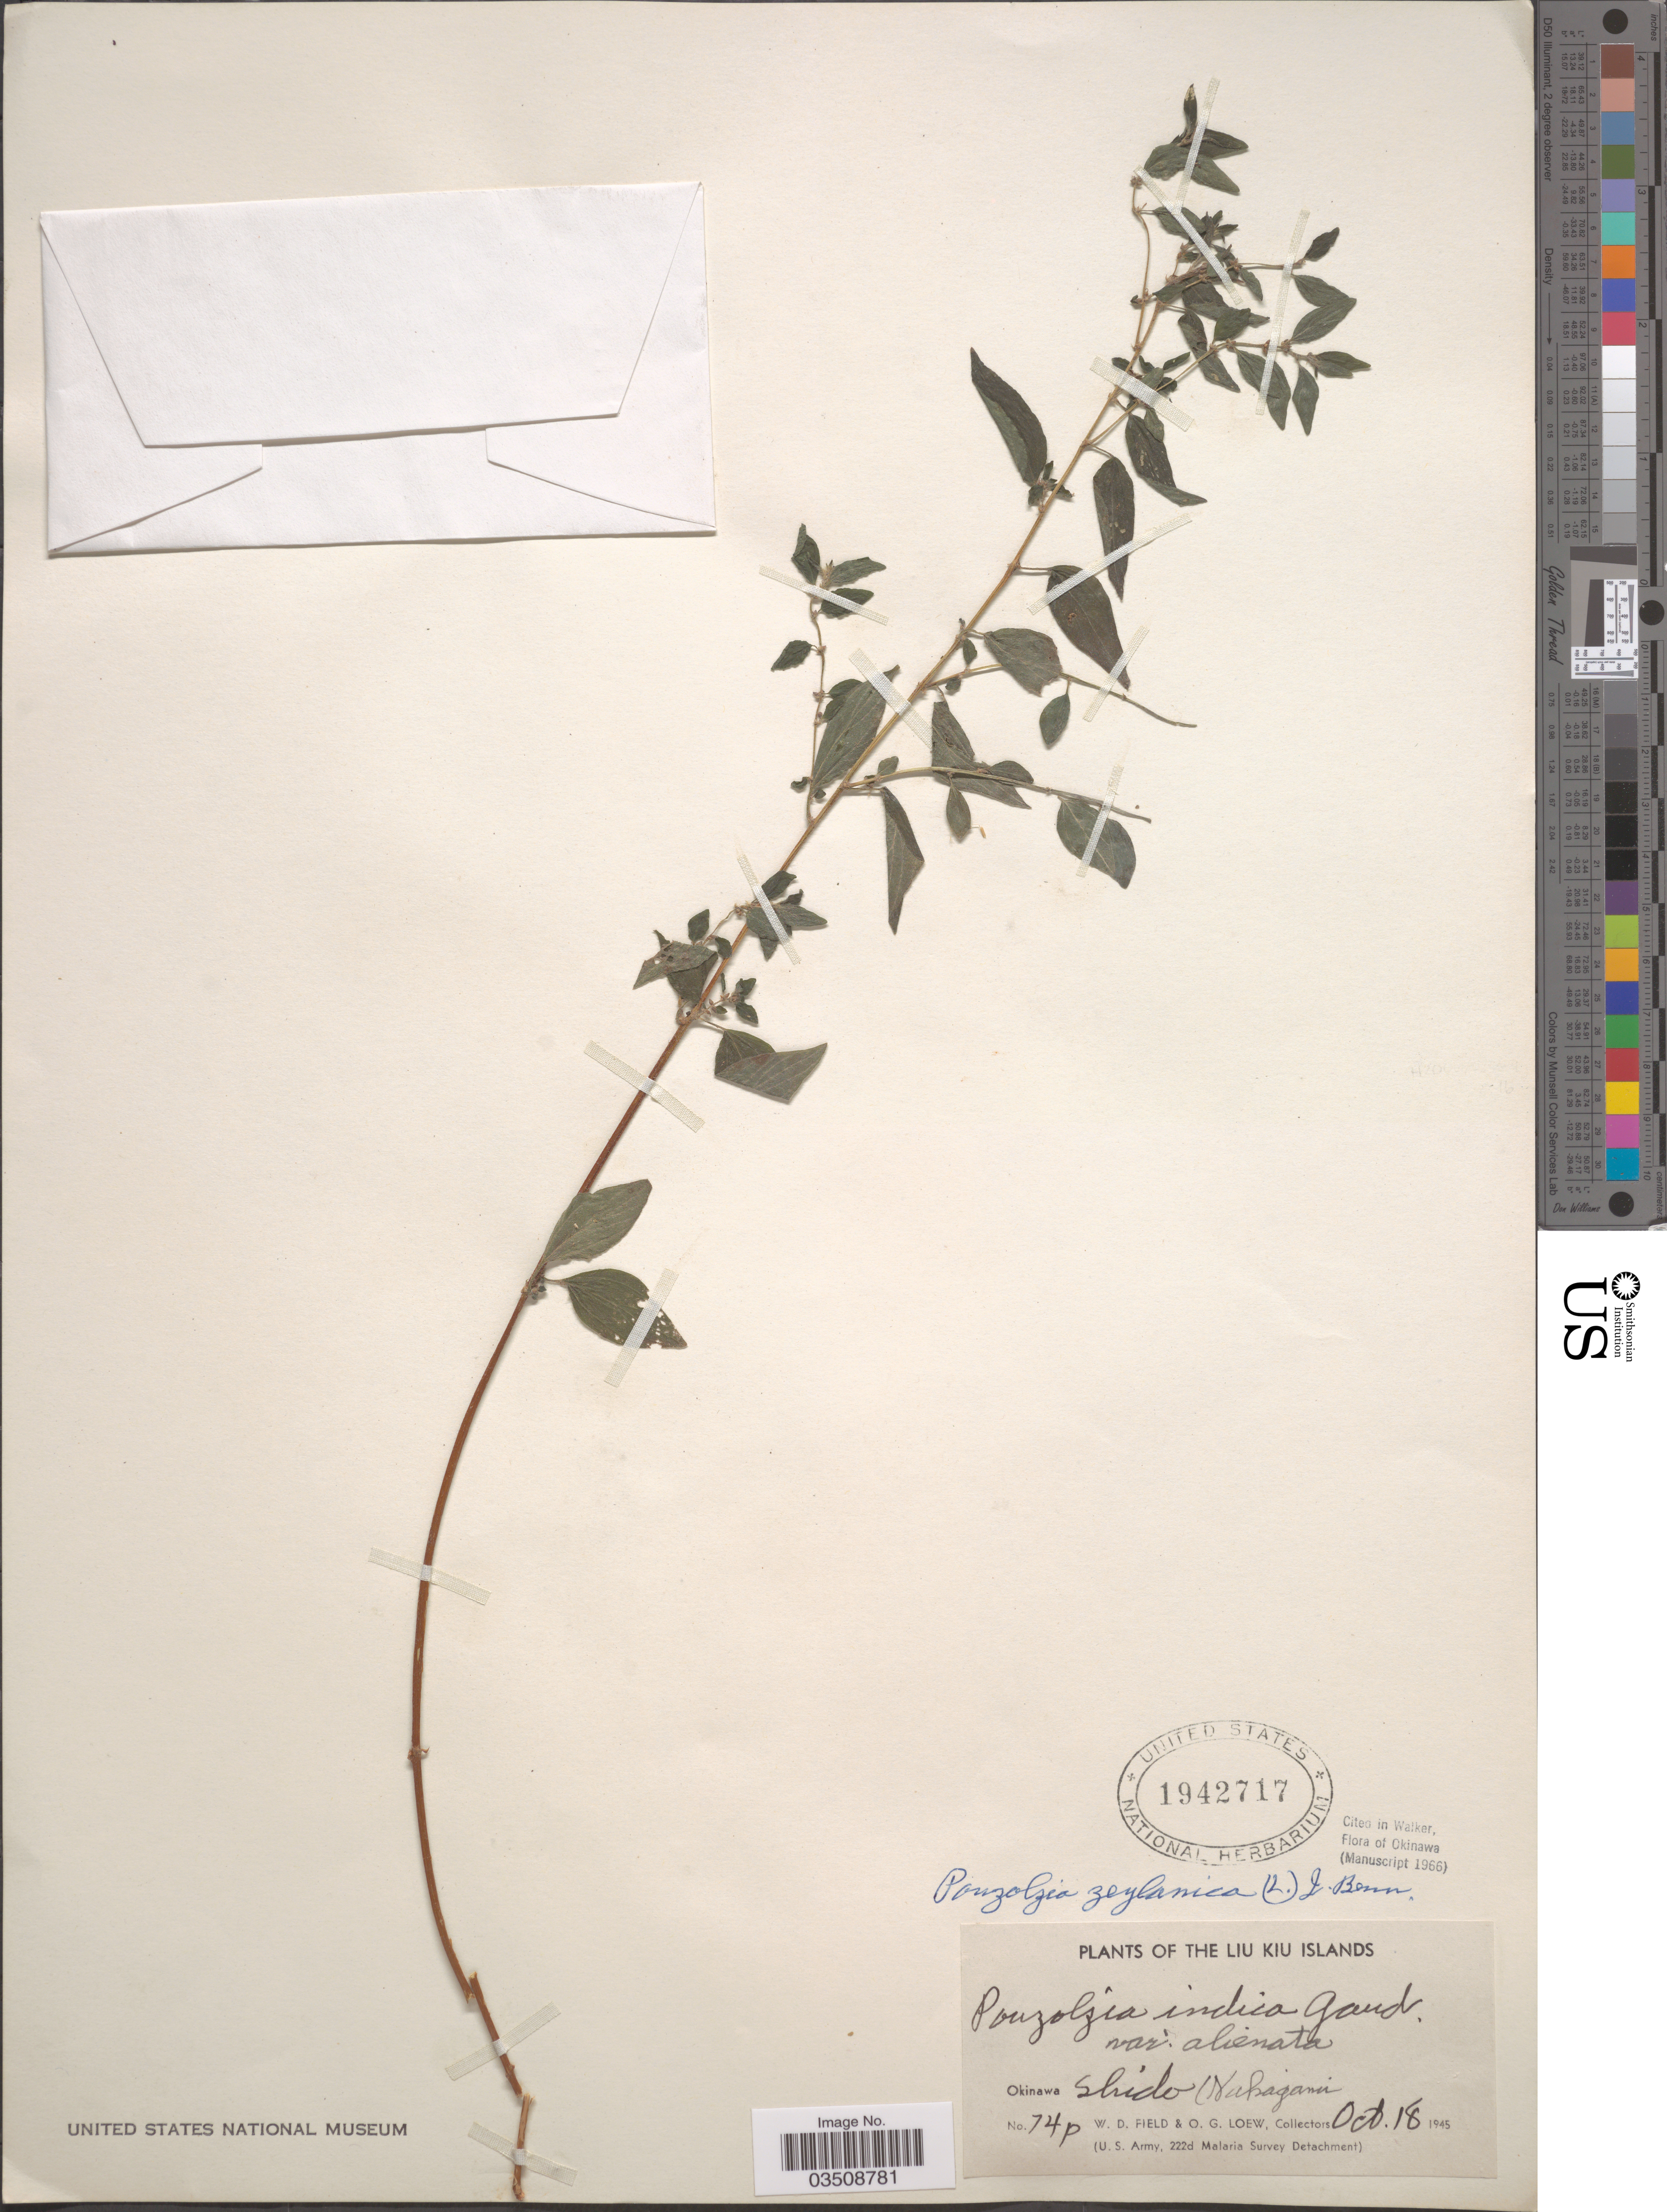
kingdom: Plantae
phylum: Tracheophyta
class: Magnoliopsida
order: Rosales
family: Urticaceae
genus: Pouzolzia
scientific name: Pouzolzia zeylanica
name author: (L.) Benn.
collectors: W. D. Field & O. G. Loew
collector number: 74p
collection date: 1945-10-18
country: Japan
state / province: Okinawa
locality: The Liu Kiu Islands. Okinawa Shido (Nakagami.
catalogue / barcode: US 1942717